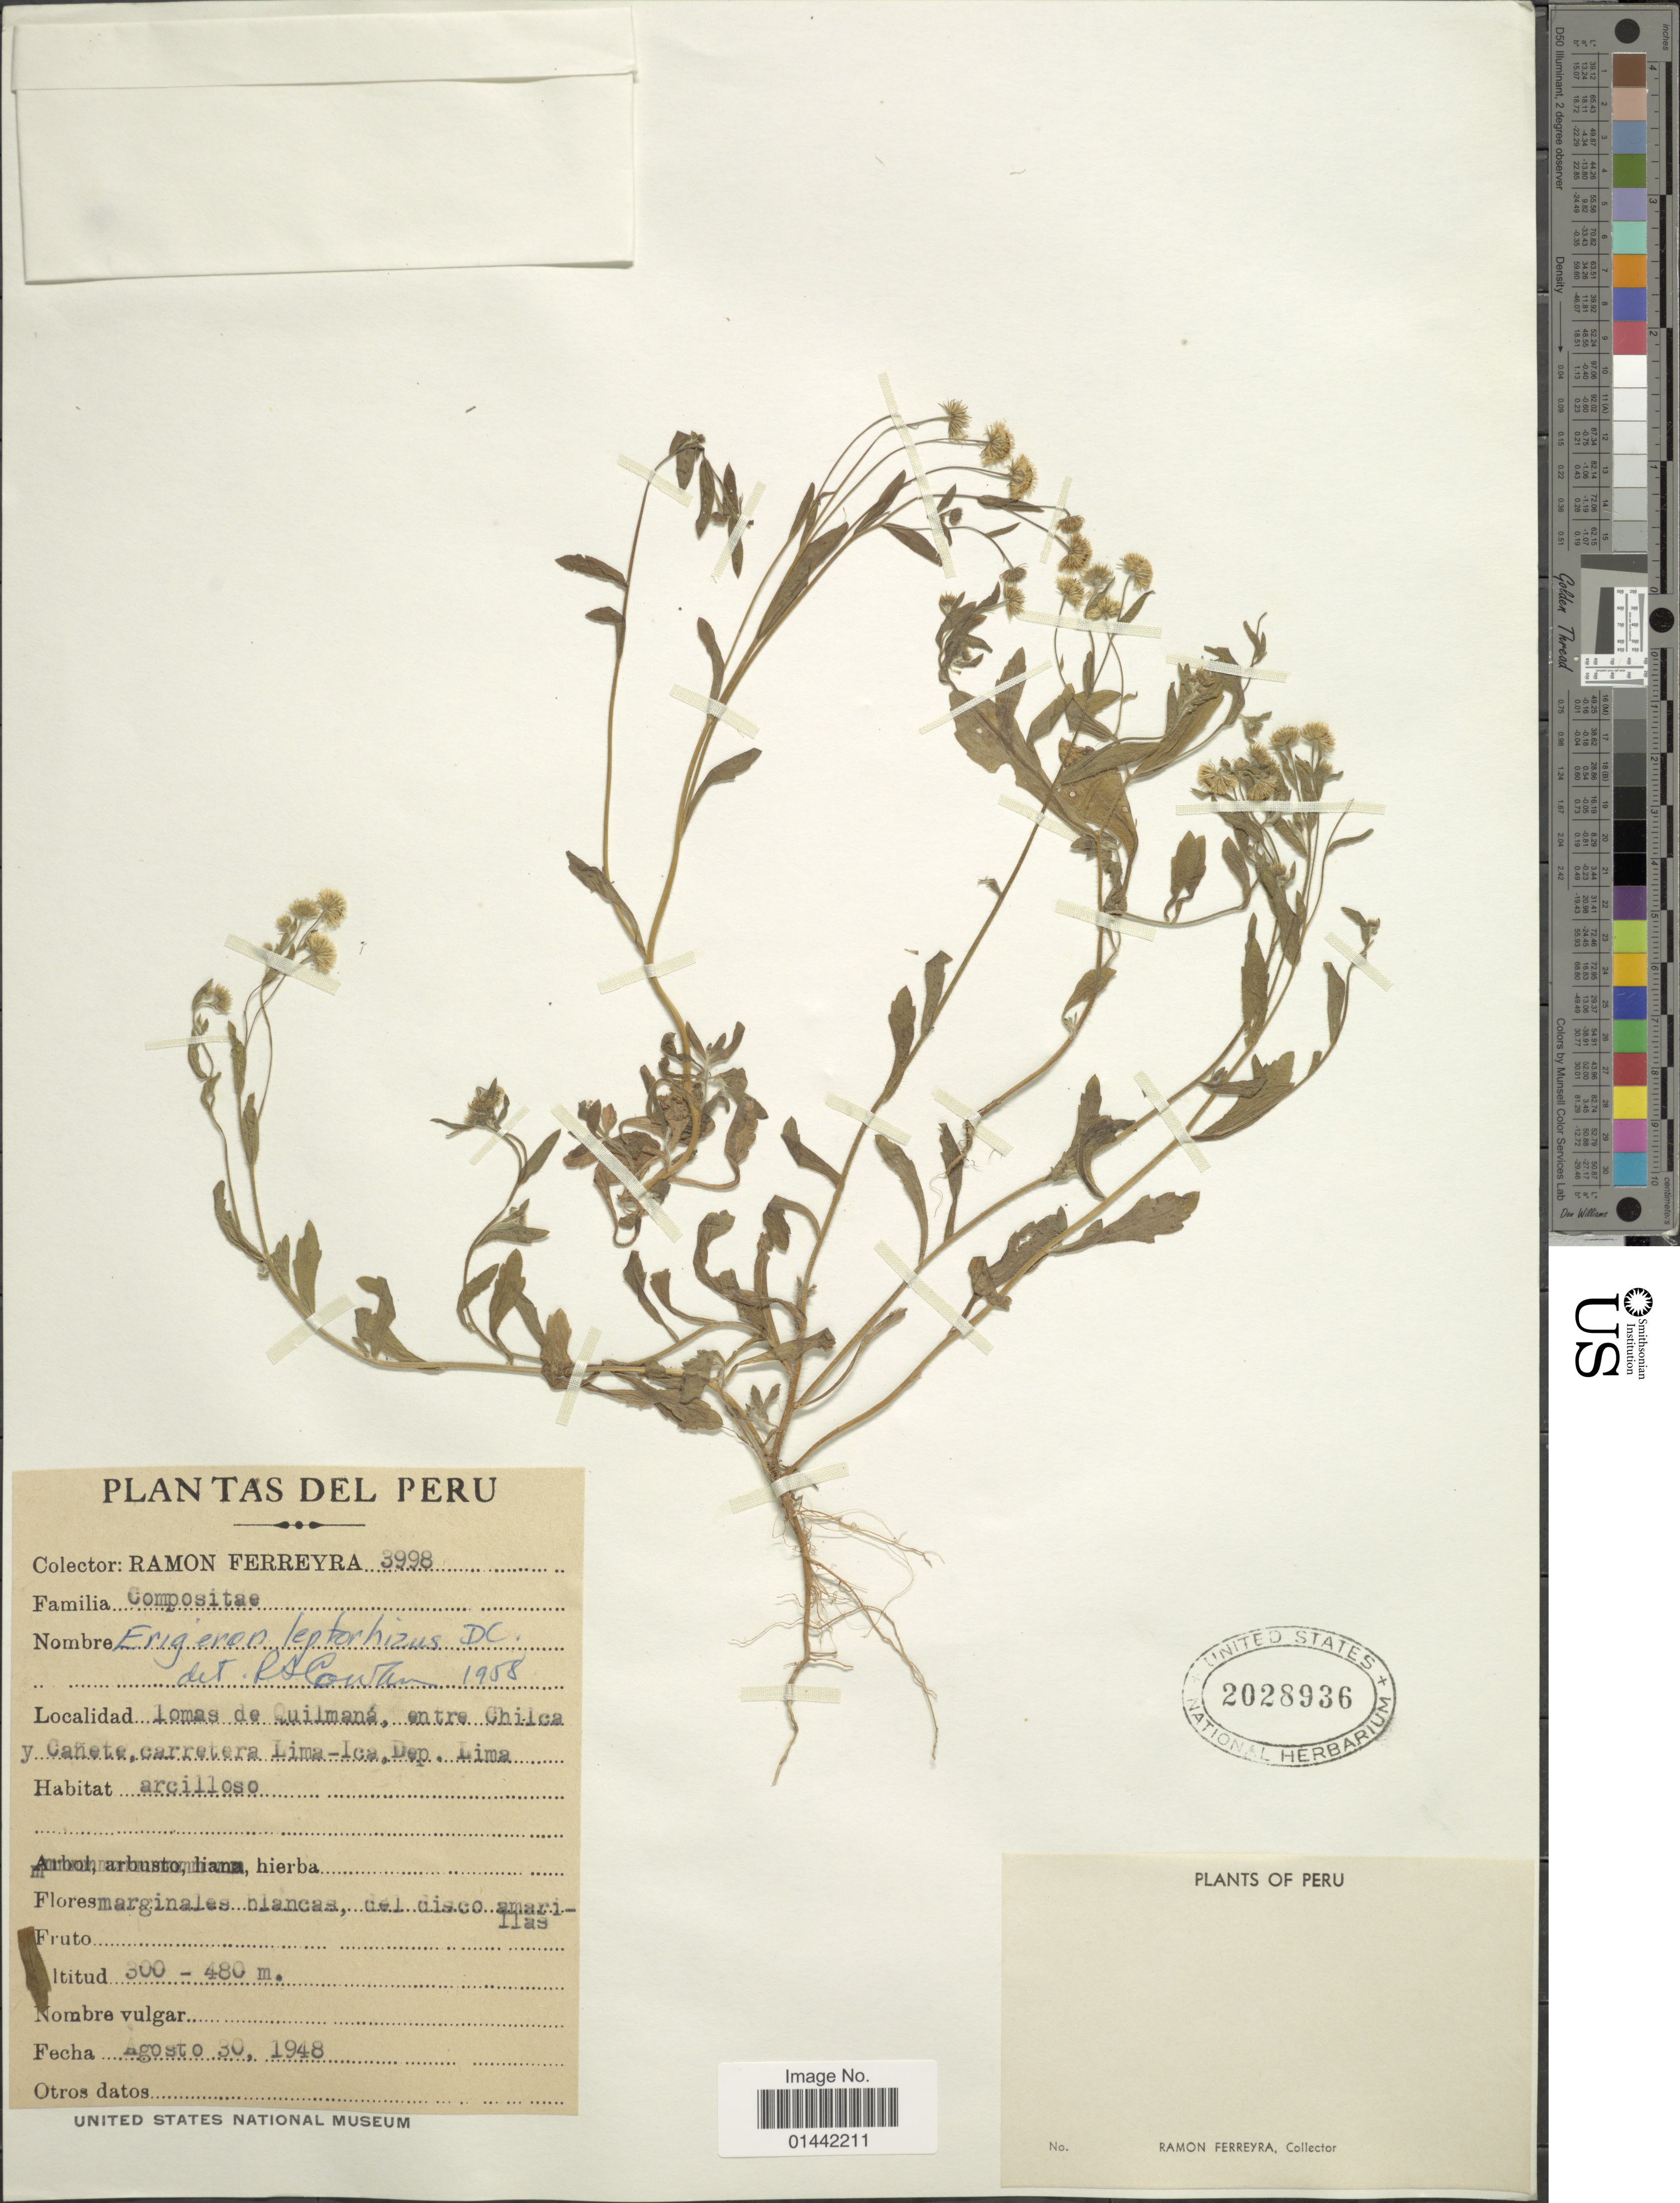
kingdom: Plantae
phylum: Tracheophyta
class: Magnoliopsida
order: Asterales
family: Asteraceae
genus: Erigeron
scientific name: Erigeron leptorhizon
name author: DC.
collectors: R. A. Ferreyra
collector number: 3998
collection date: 1948-08-30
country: Peru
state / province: Lima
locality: Lomas de Quilmaná, entre Chilca y Cañete, carretera Lima-Ica, arcilloso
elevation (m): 300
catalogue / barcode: US 2028936